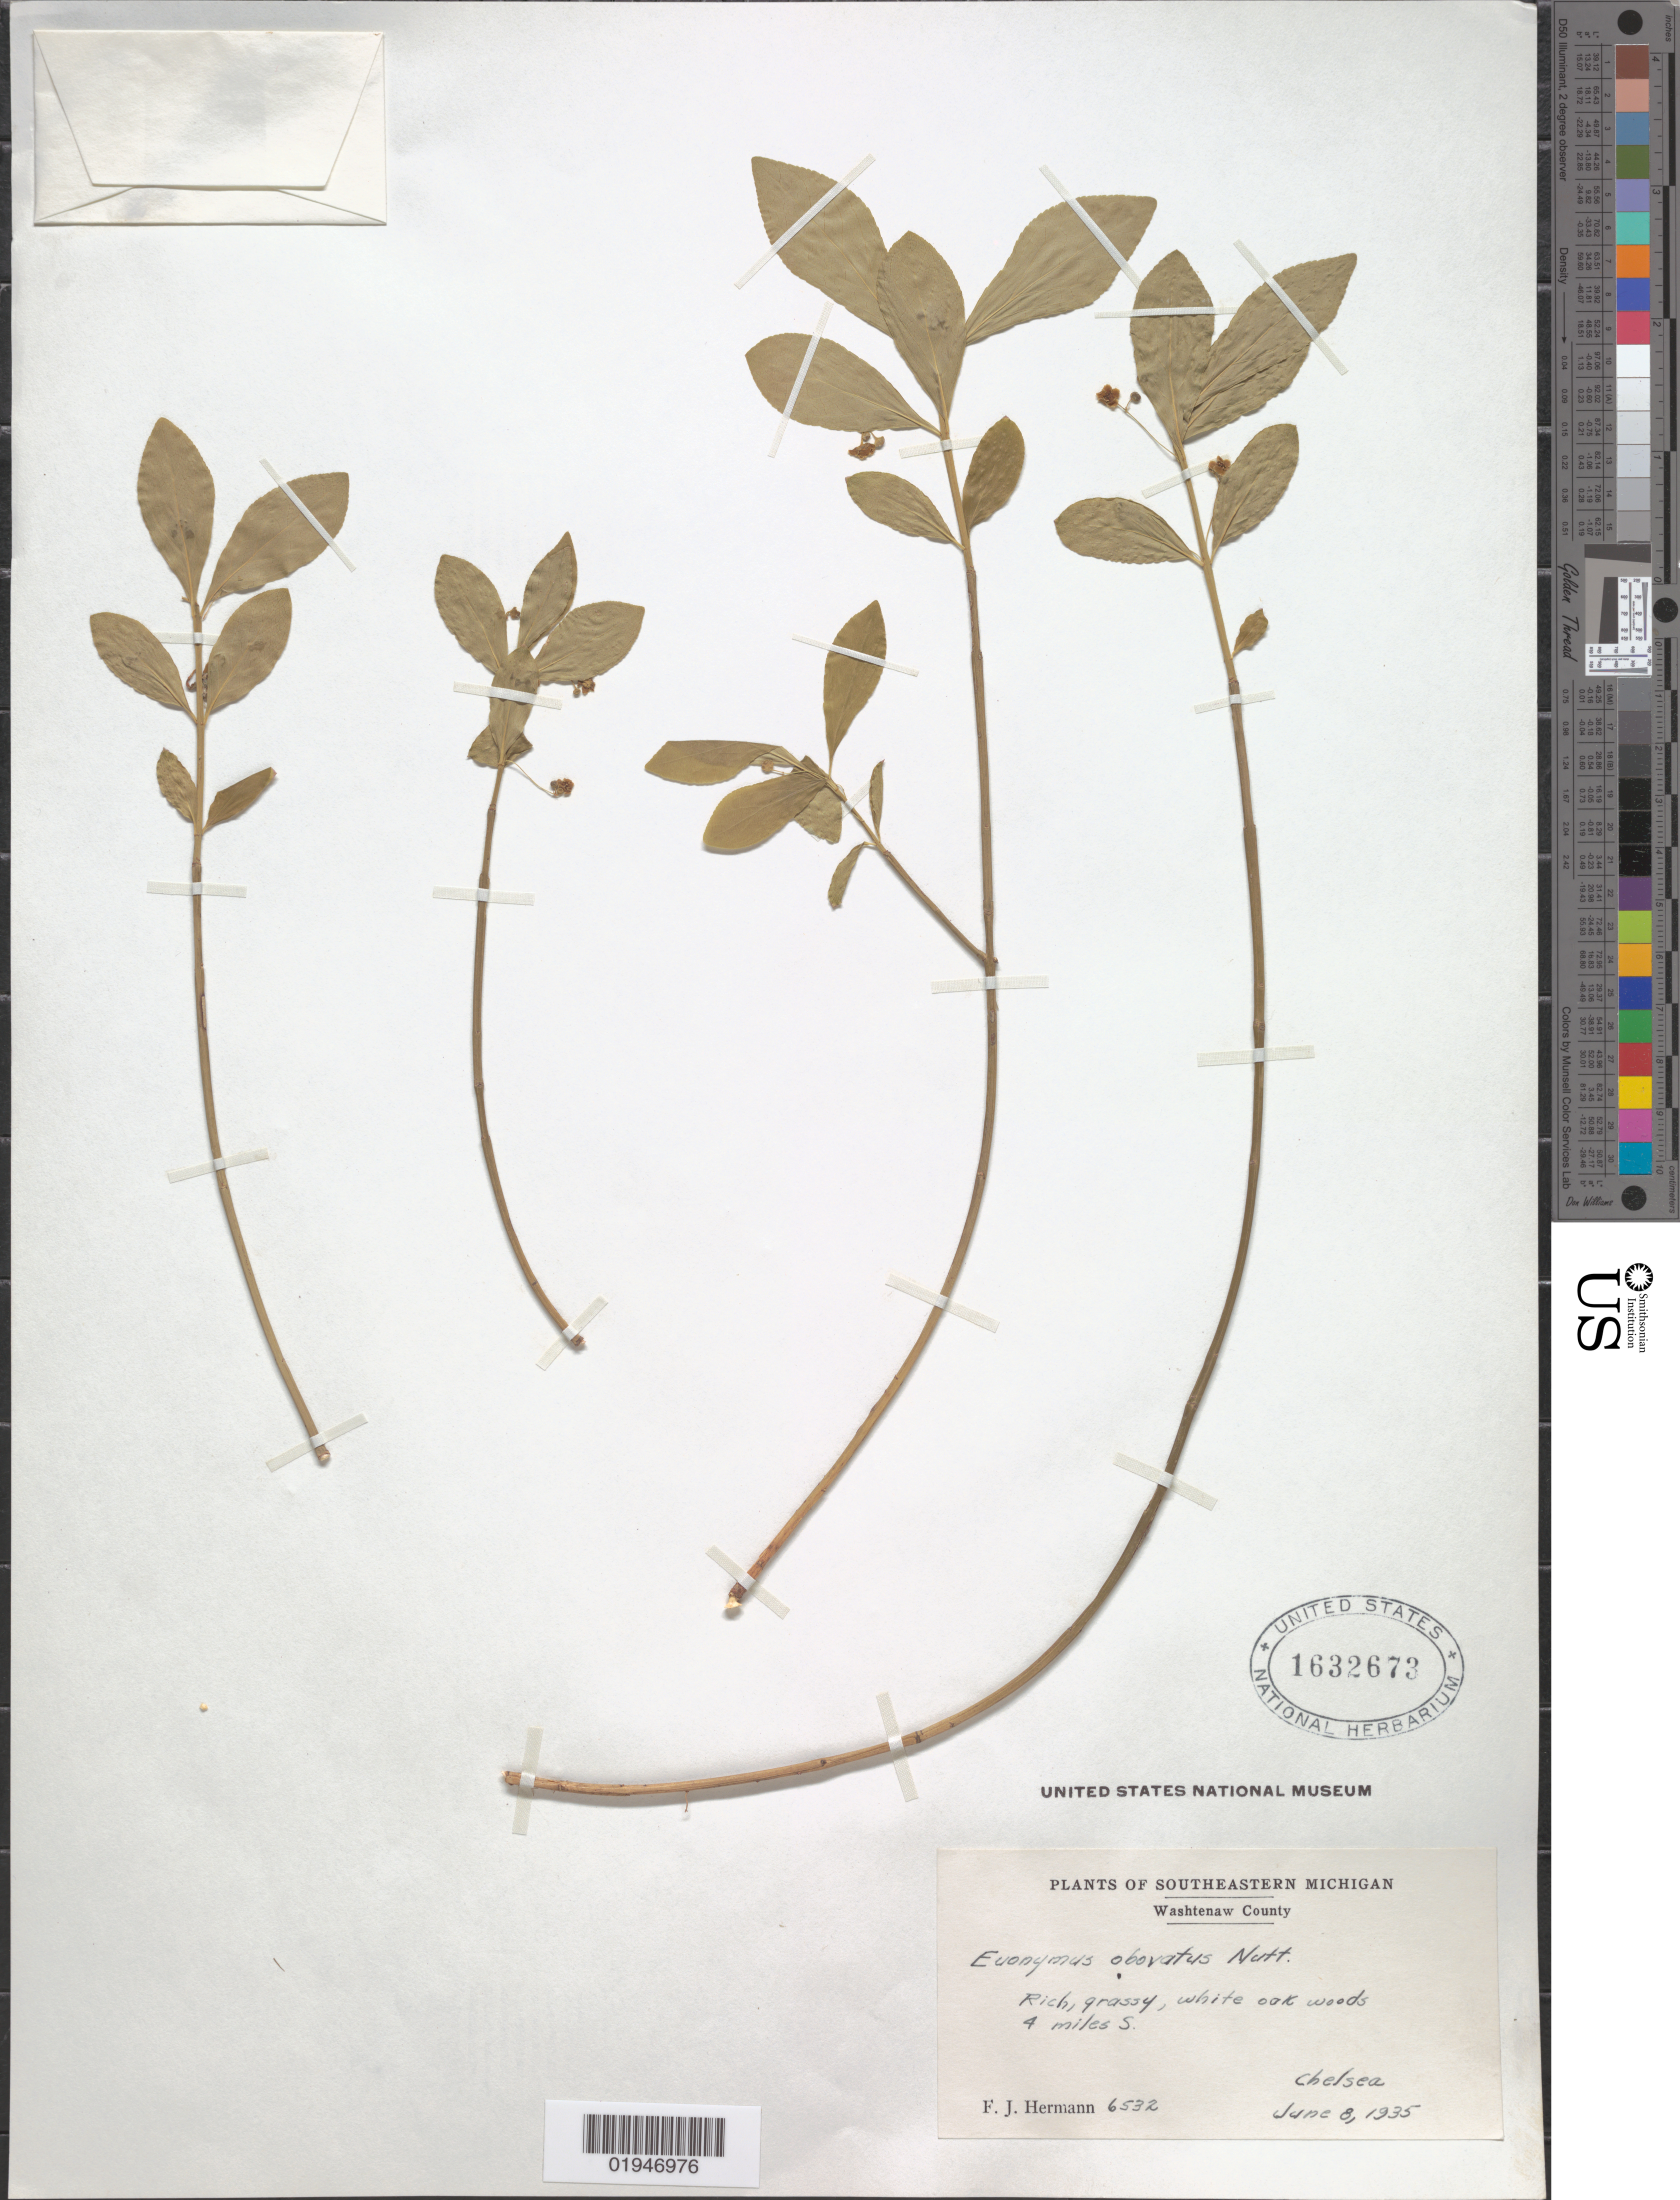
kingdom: Plantae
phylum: Tracheophyta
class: Magnoliopsida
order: Celastrales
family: Celastraceae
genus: Euonymus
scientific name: Euonymus obovatus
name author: Nutt.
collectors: F. J. Hermann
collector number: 6532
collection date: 1935-06-08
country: United States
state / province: Michigan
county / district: Washtenaw County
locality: Chelsea, 4 miles south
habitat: Rich, grassy, white oak woods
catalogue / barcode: US 1632673